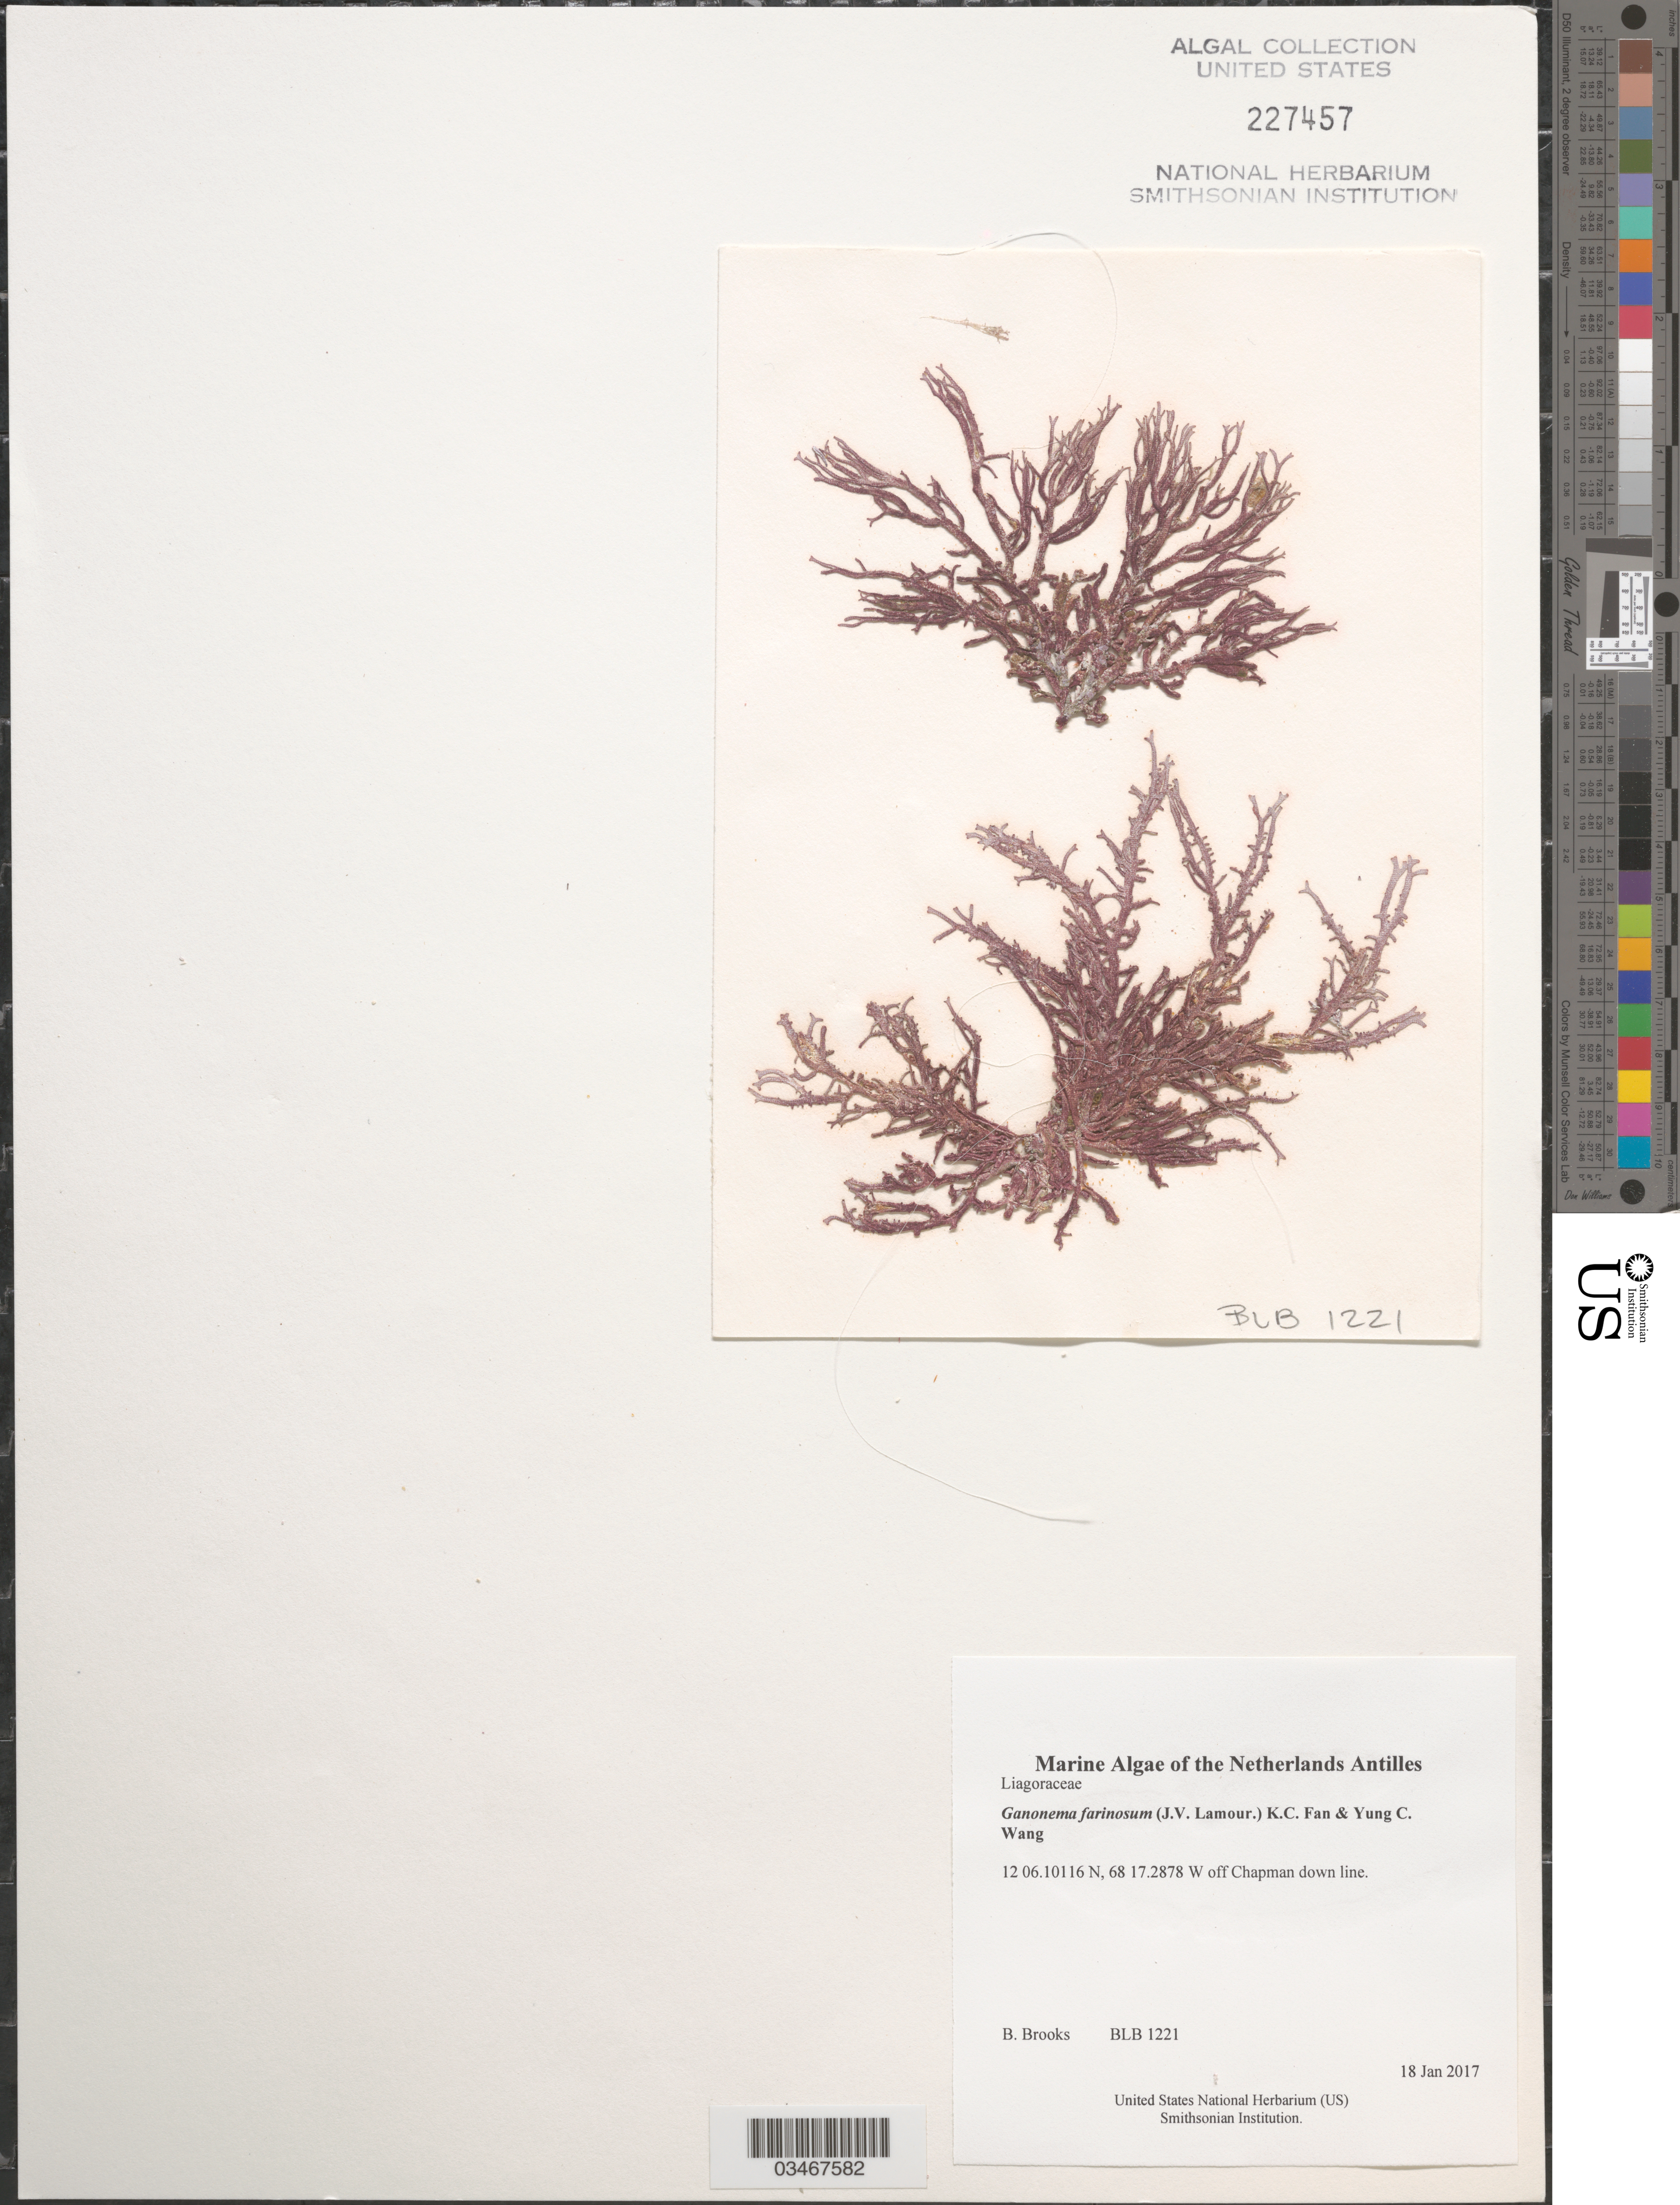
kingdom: Plantae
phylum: Rhodophyta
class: Florideophyceae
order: Nemaliales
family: Liagoraceae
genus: Ganonema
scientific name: Ganonema farinosum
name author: (J.V.Lamouroux) K.C. Fan & Yung C. Wang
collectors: B. Brooks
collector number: BLB 1221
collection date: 2017-01-18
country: Netherlands Antilles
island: Bonaire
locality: Off Chapman down line. Reef with drop off.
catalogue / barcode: US 227457